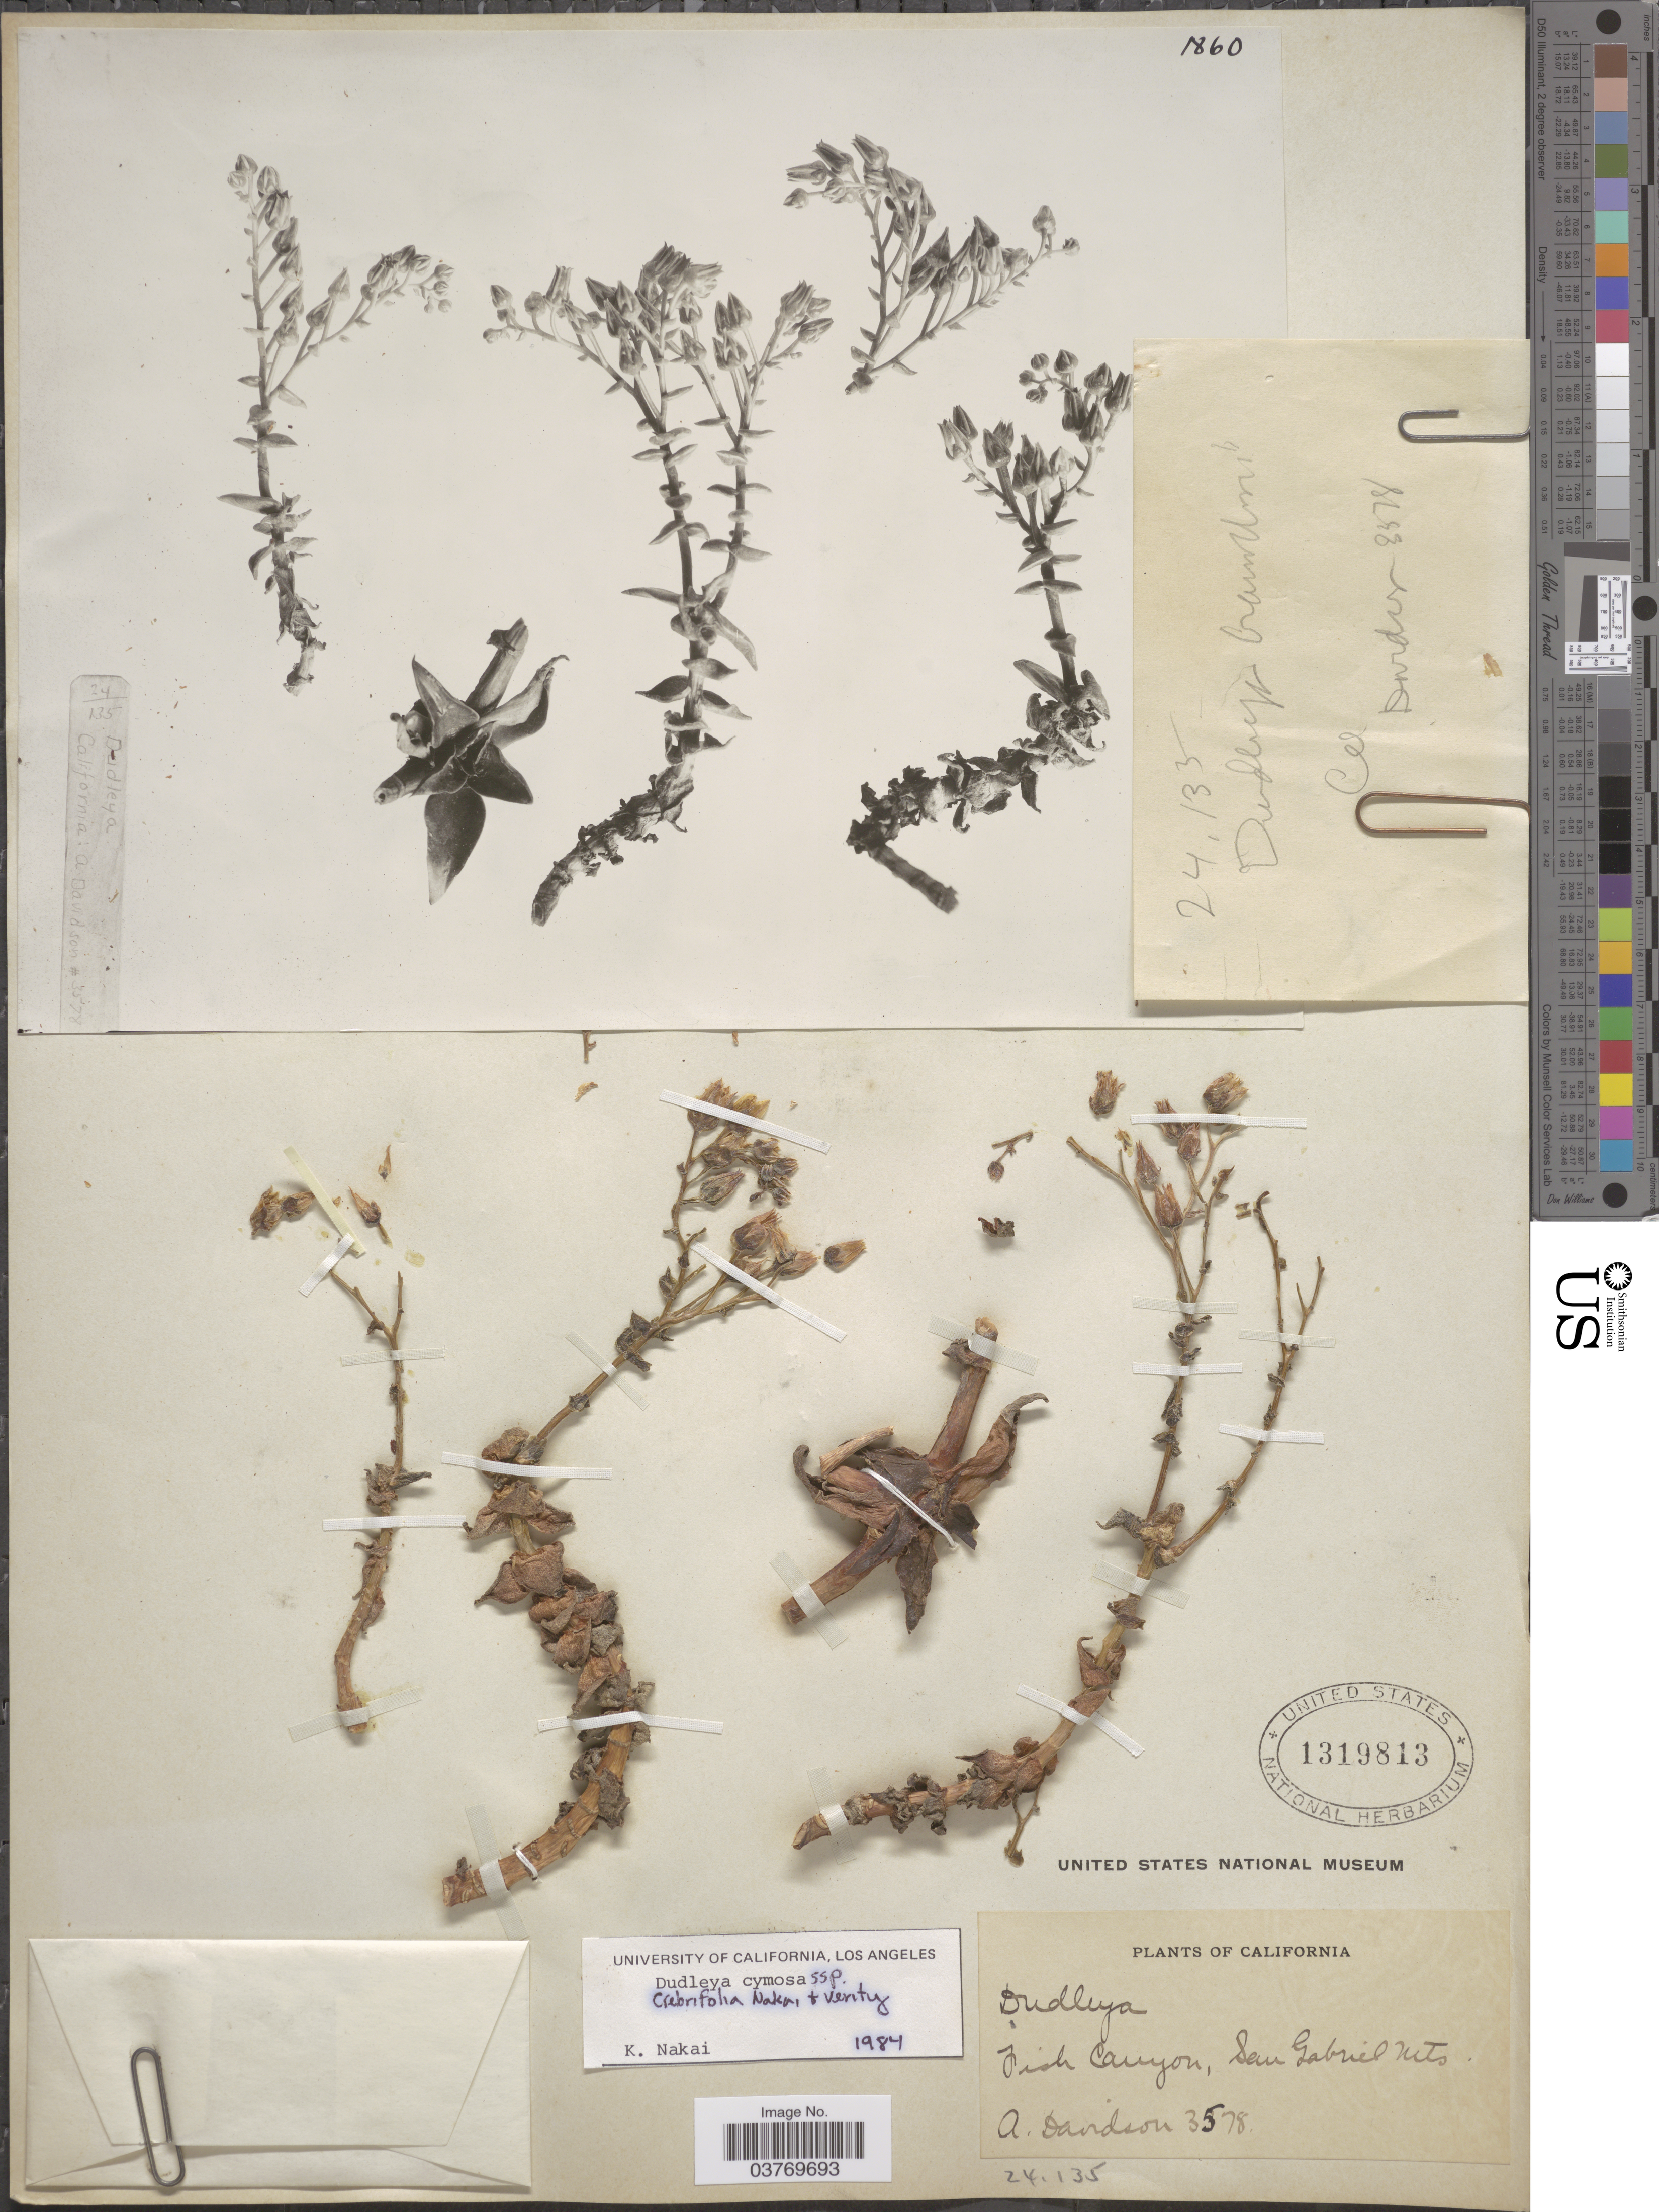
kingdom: Plantae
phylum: Tracheophyta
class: Magnoliopsida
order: Saxifragales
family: Crassulaceae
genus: Dudleya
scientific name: Dudleya cymosa subsp. crebifolia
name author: K.M. Nakai & Verity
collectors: A. Davidson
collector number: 3578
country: United States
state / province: California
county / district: Los Angeles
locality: Fish Canyon, San Gabriel Mts.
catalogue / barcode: US 1319813